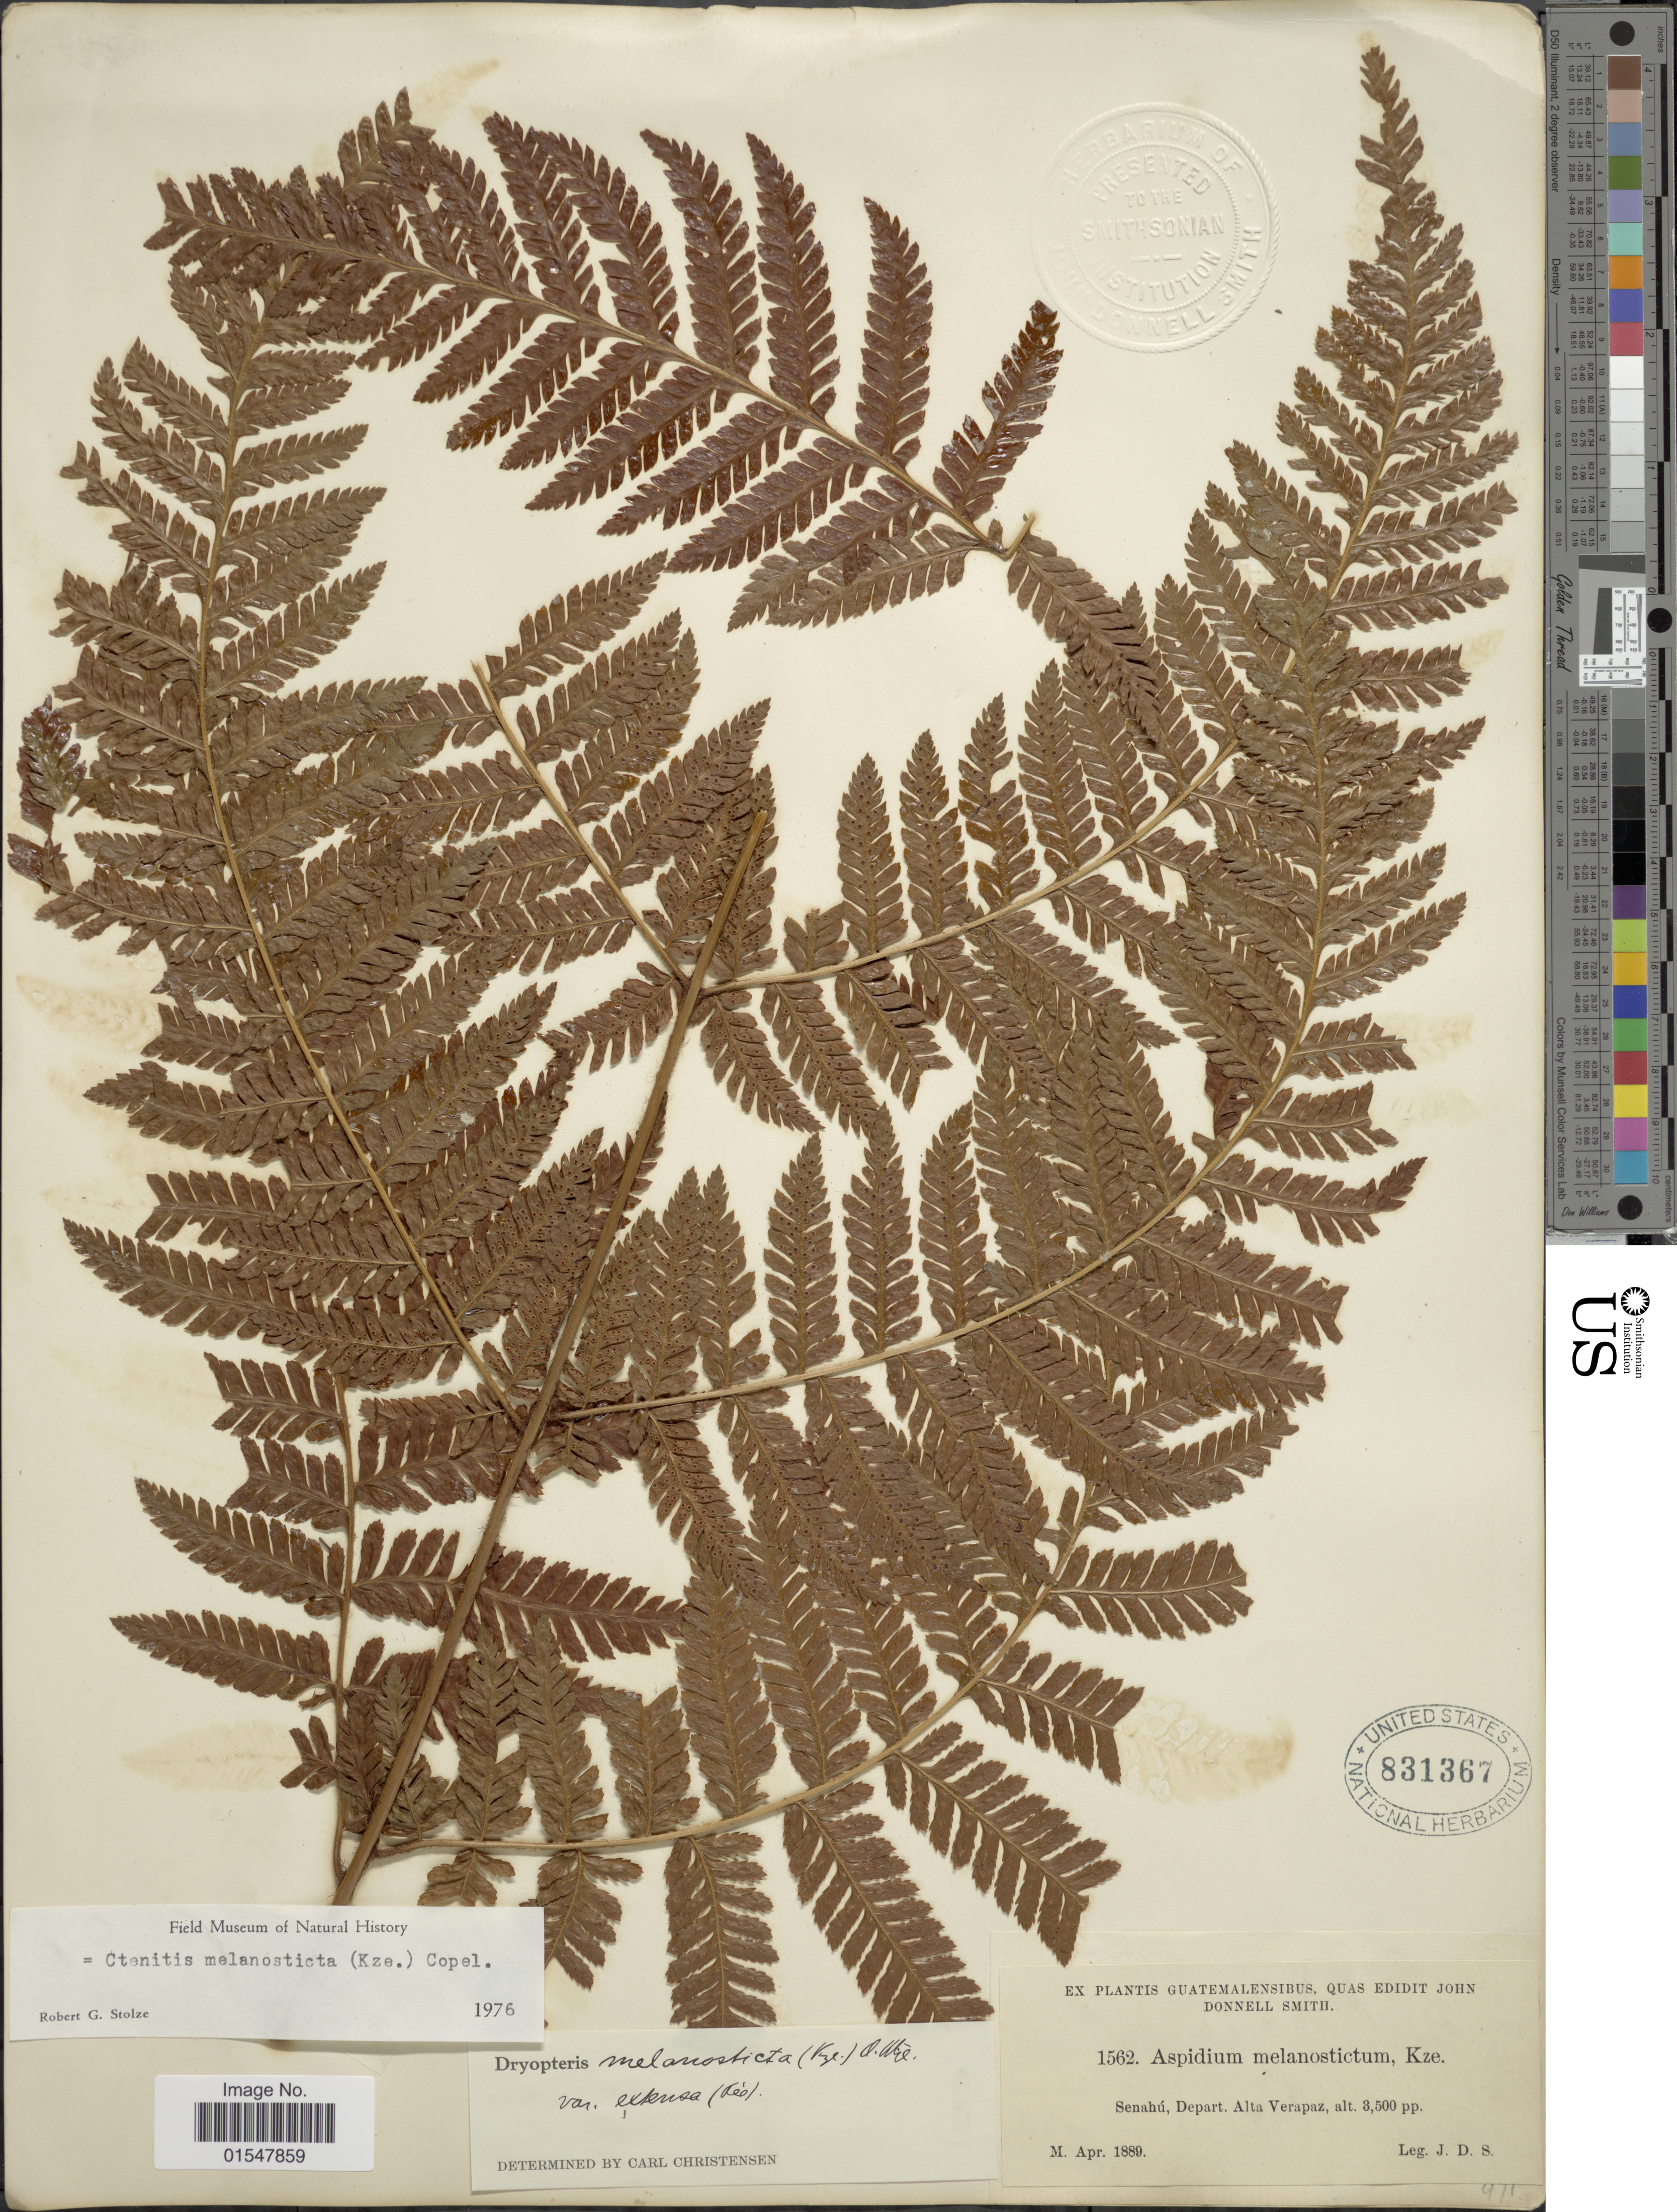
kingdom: Plantae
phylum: Tracheophyta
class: Polypodiopsida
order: Polypodiales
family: Dryopteridaceae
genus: Ctenitis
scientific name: Ctenitis melanosticta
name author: (Kunze) Copel.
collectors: J. Donnell Smith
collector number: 1562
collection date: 1889-04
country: Guatemala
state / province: Alta Verapaz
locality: Guatemalensibus, Senahú, Depart. Alte Verapaz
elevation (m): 1067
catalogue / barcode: US 831367